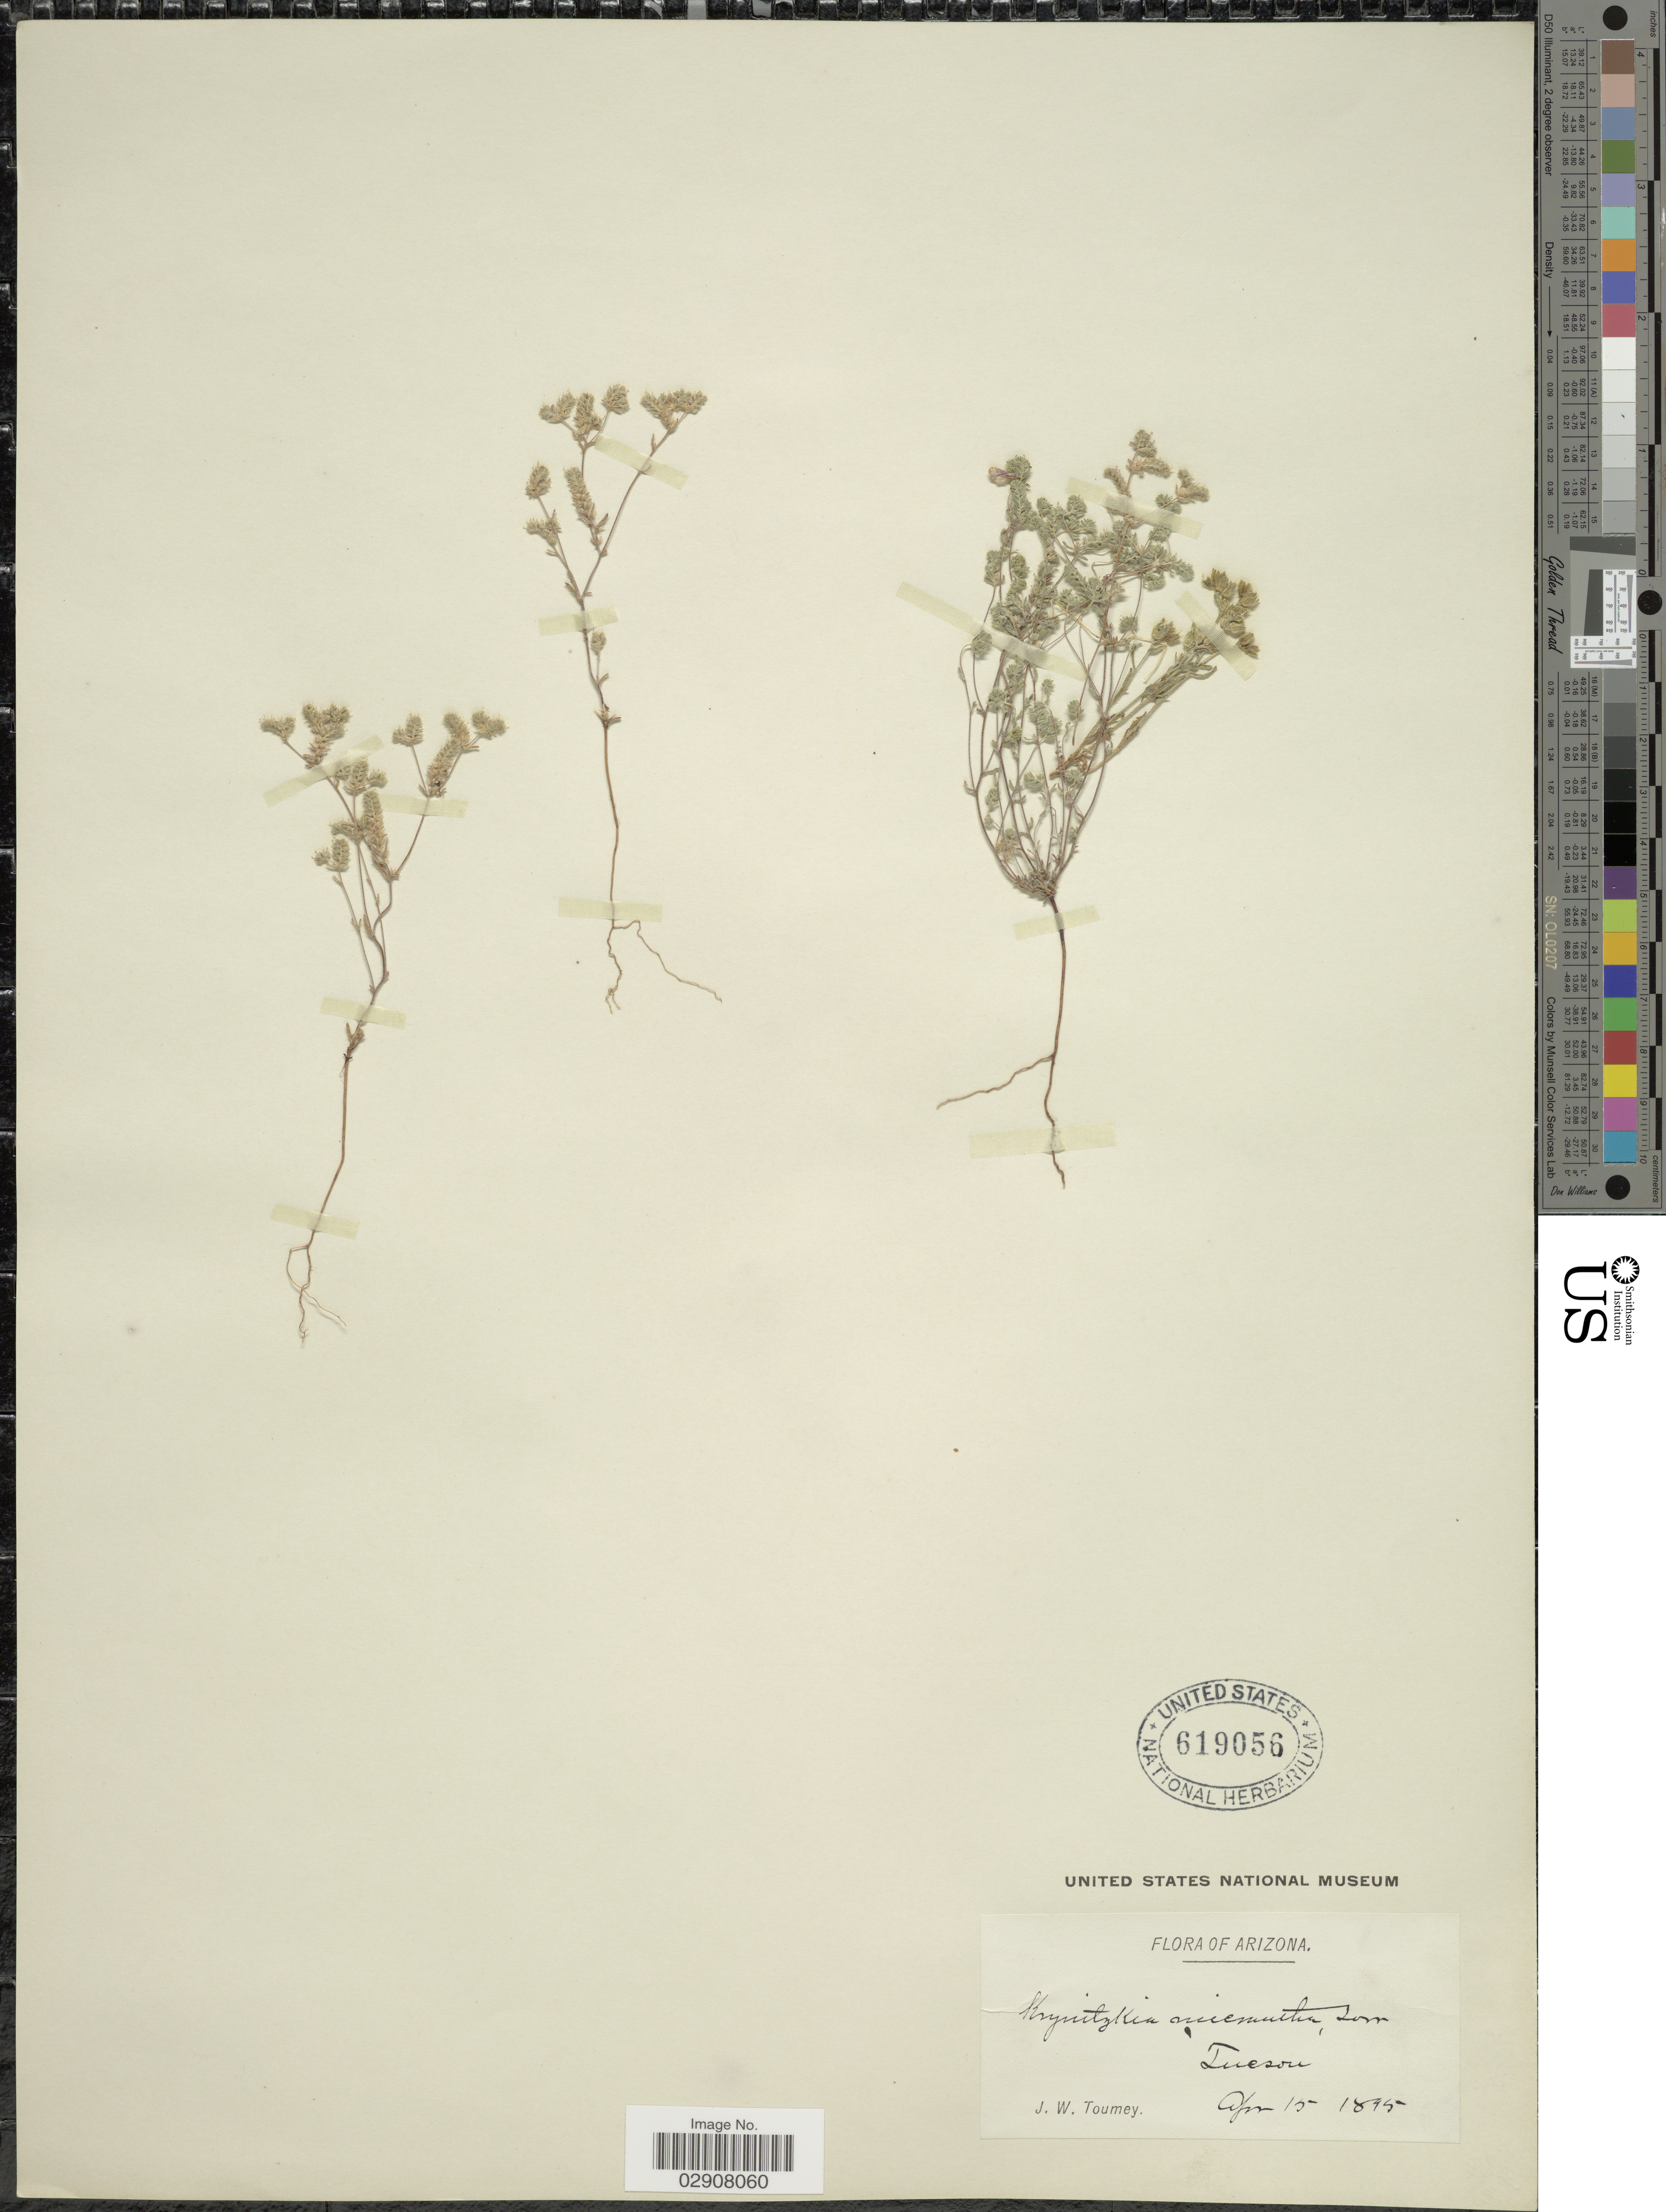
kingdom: Plantae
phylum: Tracheophyta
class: Magnoliopsida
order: Boraginales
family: Boraginaceae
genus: Cryptantha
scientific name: Cryptantha micrantha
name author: (Torr.) I.M. Johnst.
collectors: J. W. Toumey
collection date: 1895-04-15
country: United States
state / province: Arizona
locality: Tucson.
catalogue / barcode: US 619056